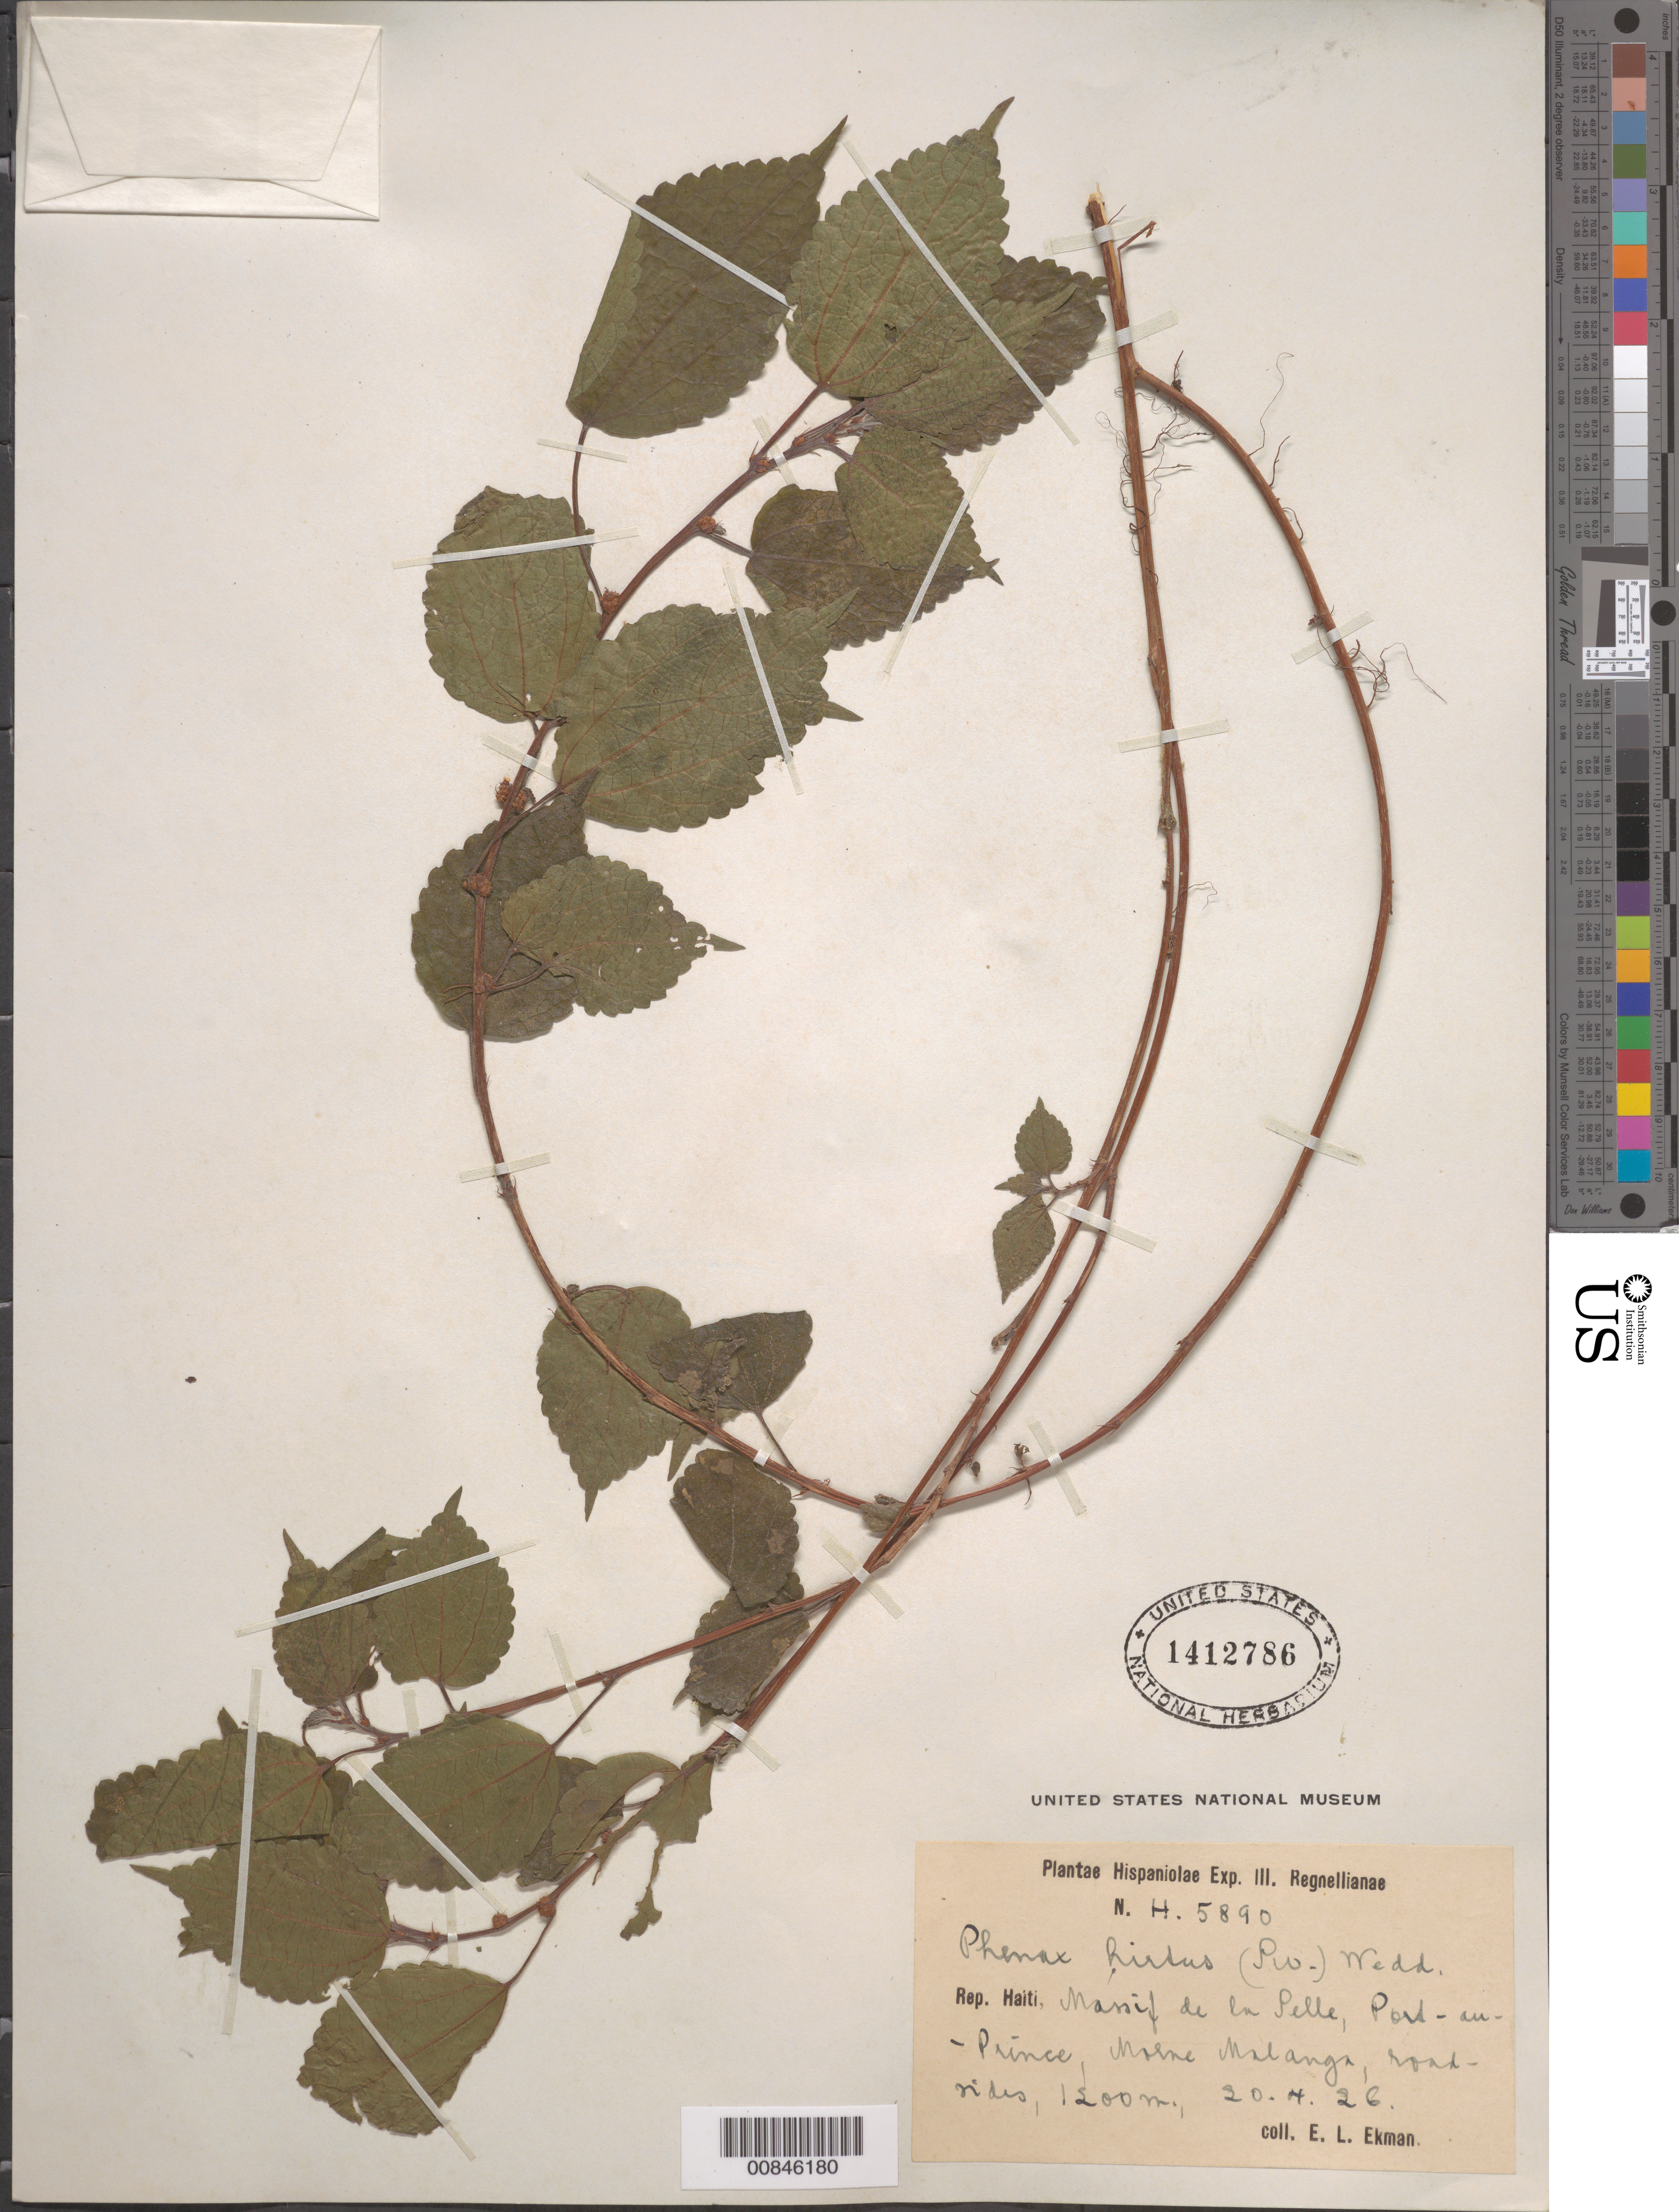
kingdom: Plantae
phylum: Tracheophyta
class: Magnoliopsida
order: Rosales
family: Urticaceae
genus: Phenax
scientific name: Phenax hirtus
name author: (Sw.) Wedd.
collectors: E. L. Ekman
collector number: H 5890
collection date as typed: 20 Apr 1926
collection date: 1926-04-20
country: Haiti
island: Hispaniola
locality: Massif de la Selle, Port-au-Prince, Morne Malanga.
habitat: Roadsides.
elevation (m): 1200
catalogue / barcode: US 1412786